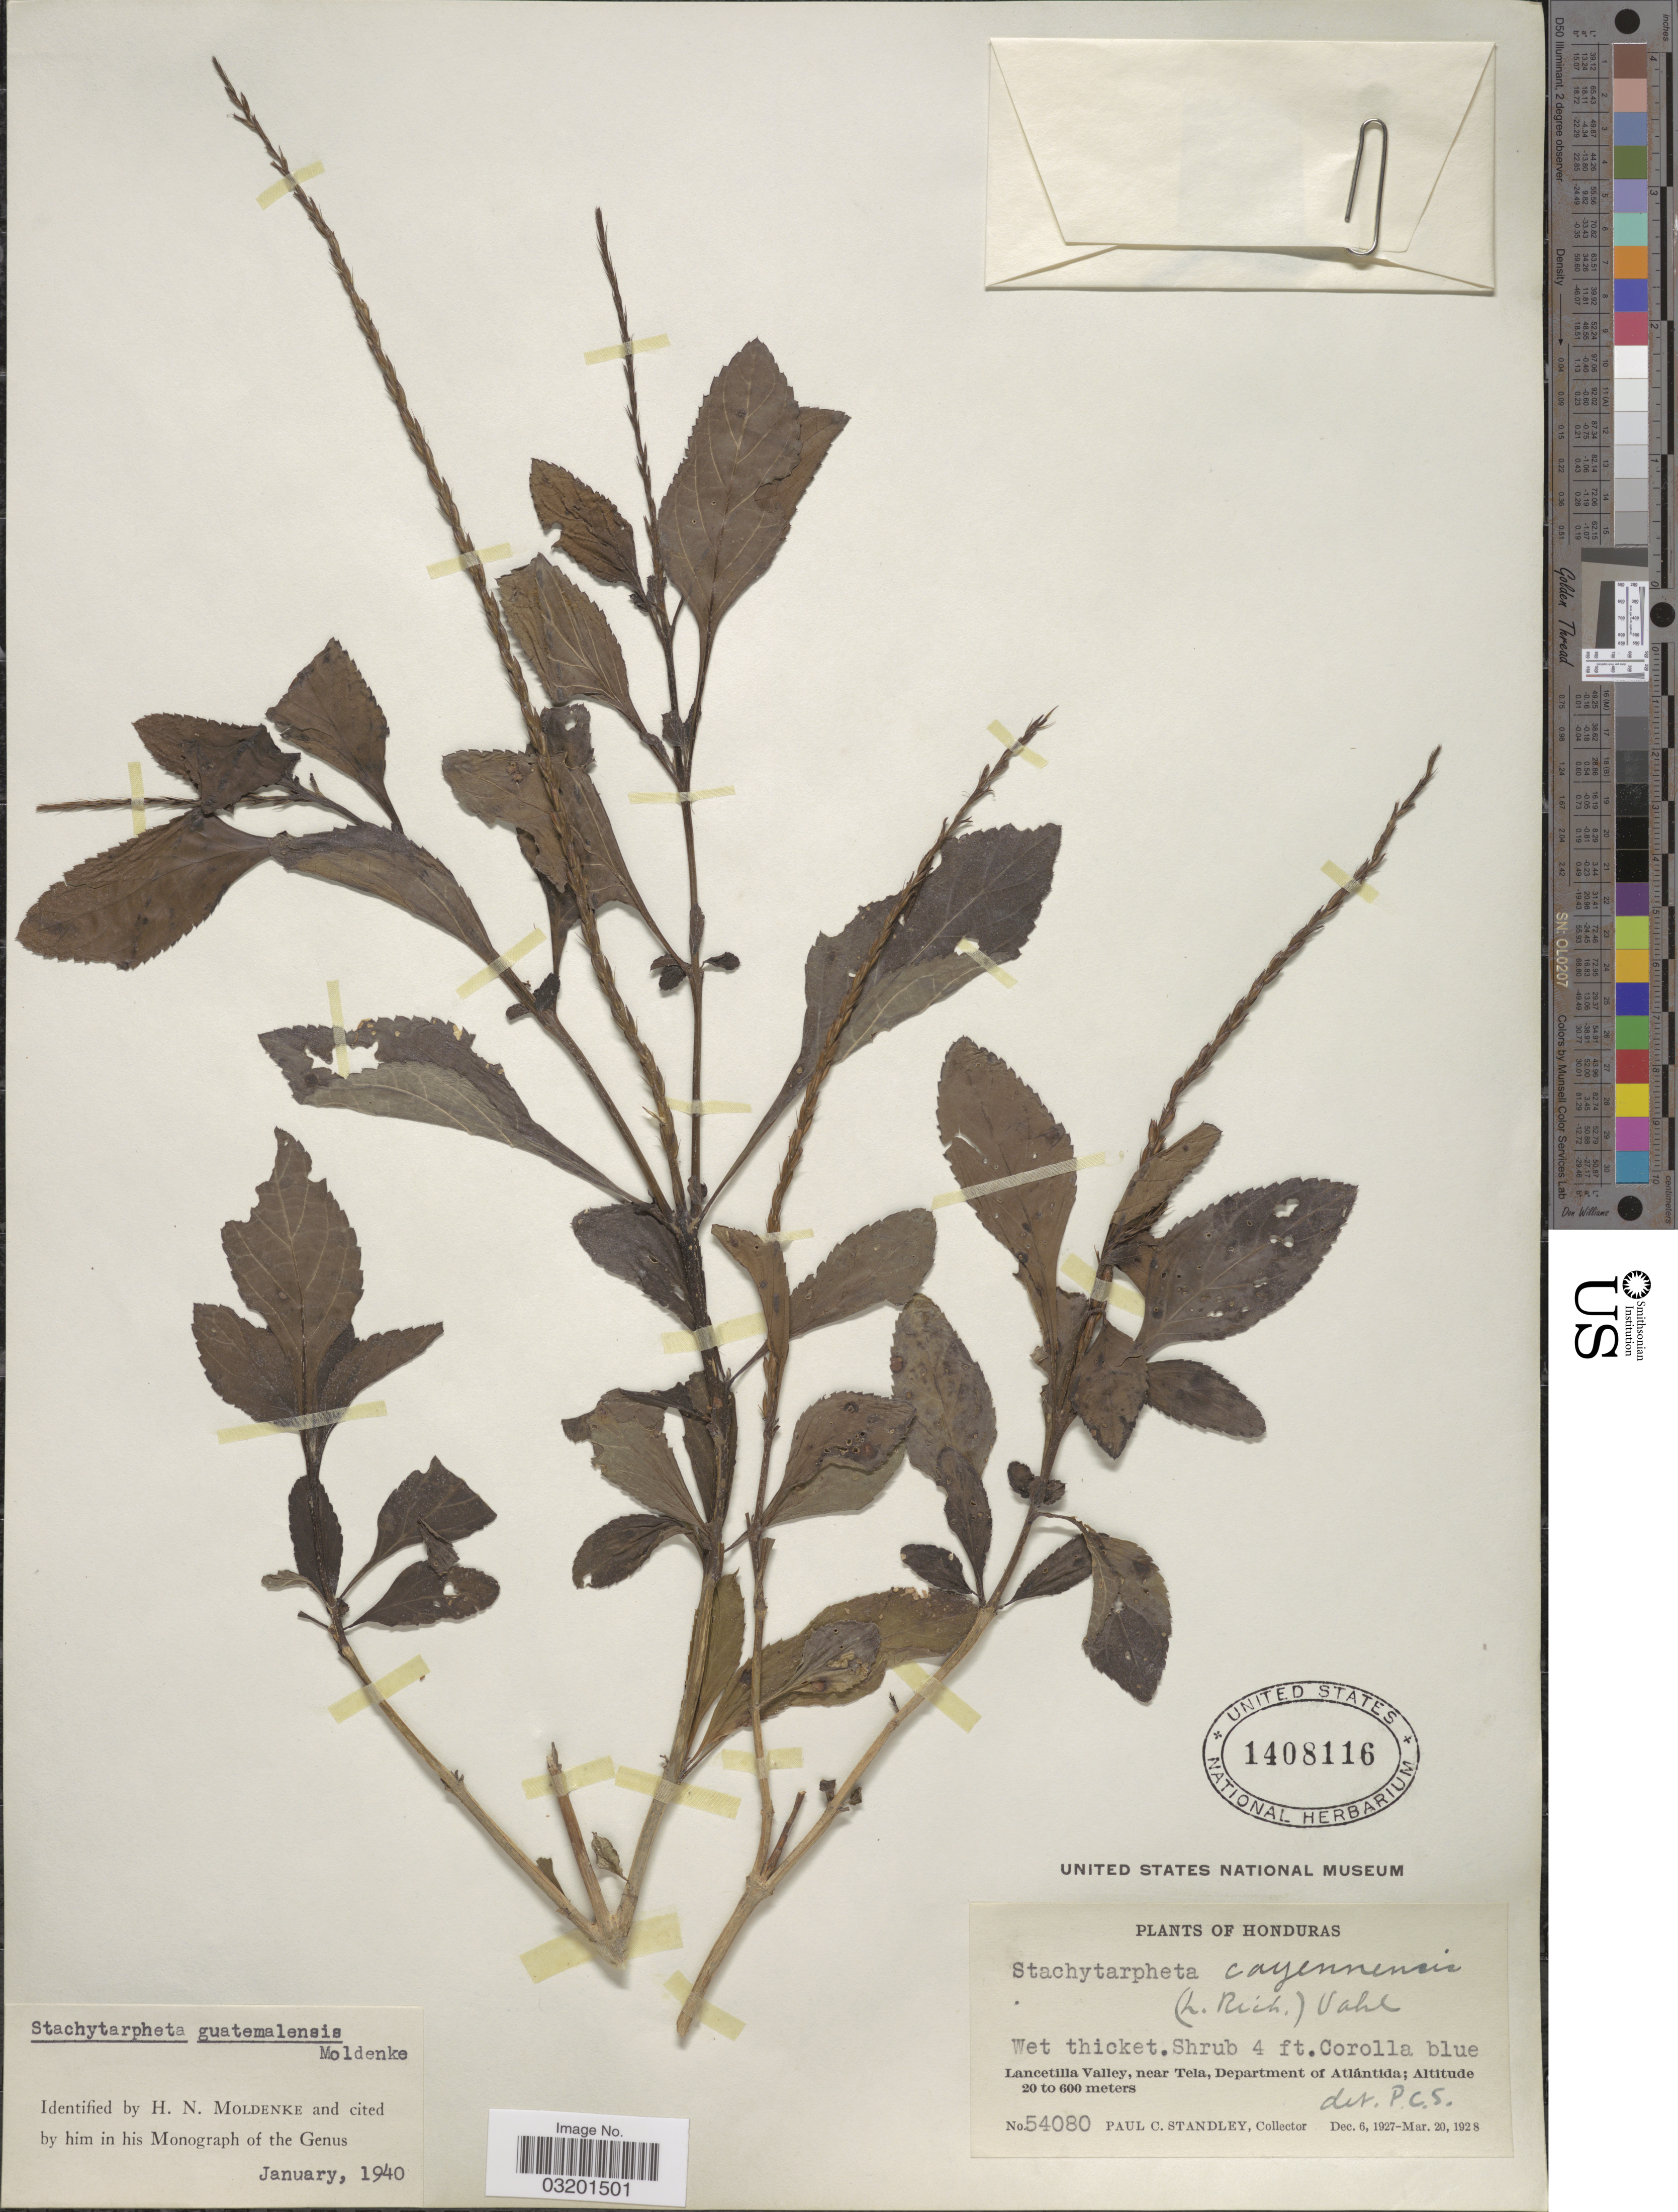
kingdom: Plantae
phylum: Tracheophyta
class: Magnoliopsida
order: Lamiales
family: Verbenaceae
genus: Stachytarpheta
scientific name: Stachytarpheta guatemalensis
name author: Moldenke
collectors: P. C. Standley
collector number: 54080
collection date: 1927-12-06/1928-03-20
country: Honduras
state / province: Atlántida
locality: Lancetilla Valley, near Tela, Department of Atlántida.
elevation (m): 20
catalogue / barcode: US 1408116